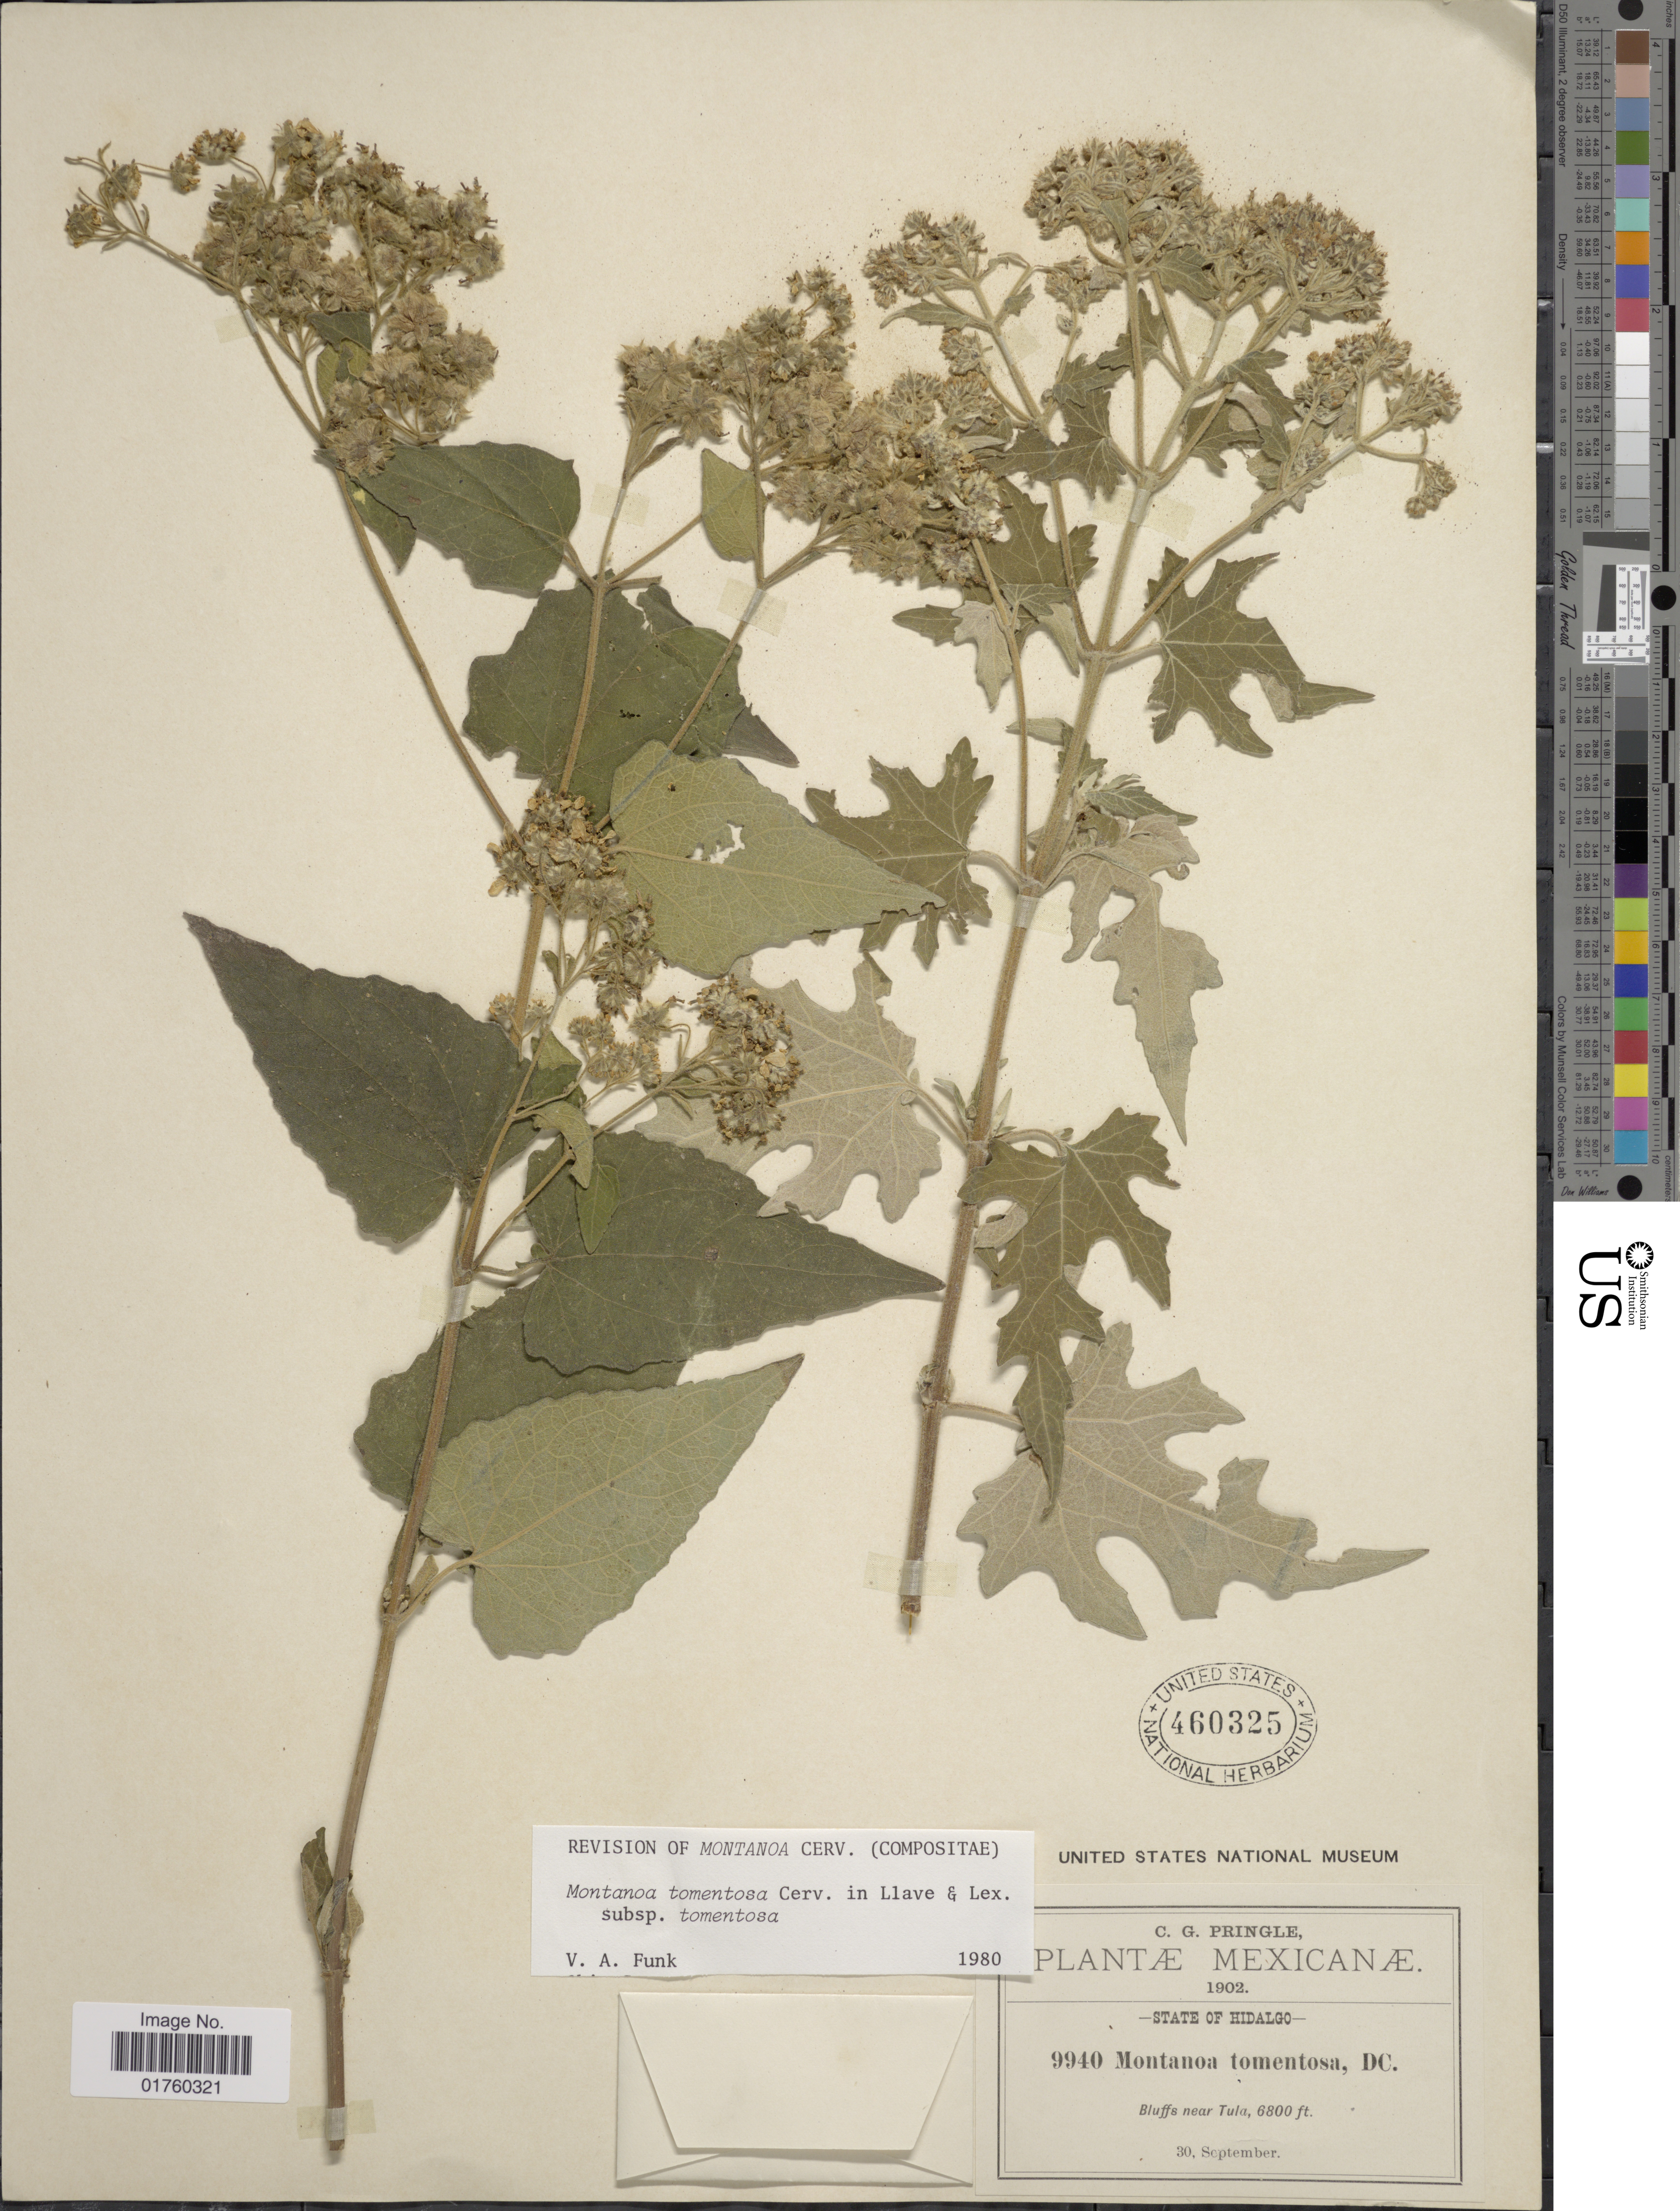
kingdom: Plantae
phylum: Tracheophyta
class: Magnoliopsida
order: Asterales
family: Asteraceae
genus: Montanoa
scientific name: Montanoa tomentosa subsp. tomentosa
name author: Cerv.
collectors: C. G. Pringle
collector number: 9940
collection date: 1902-09-30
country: Mexico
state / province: Hidalgo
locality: Bluffs near Tuls.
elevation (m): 2073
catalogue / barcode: US 460325